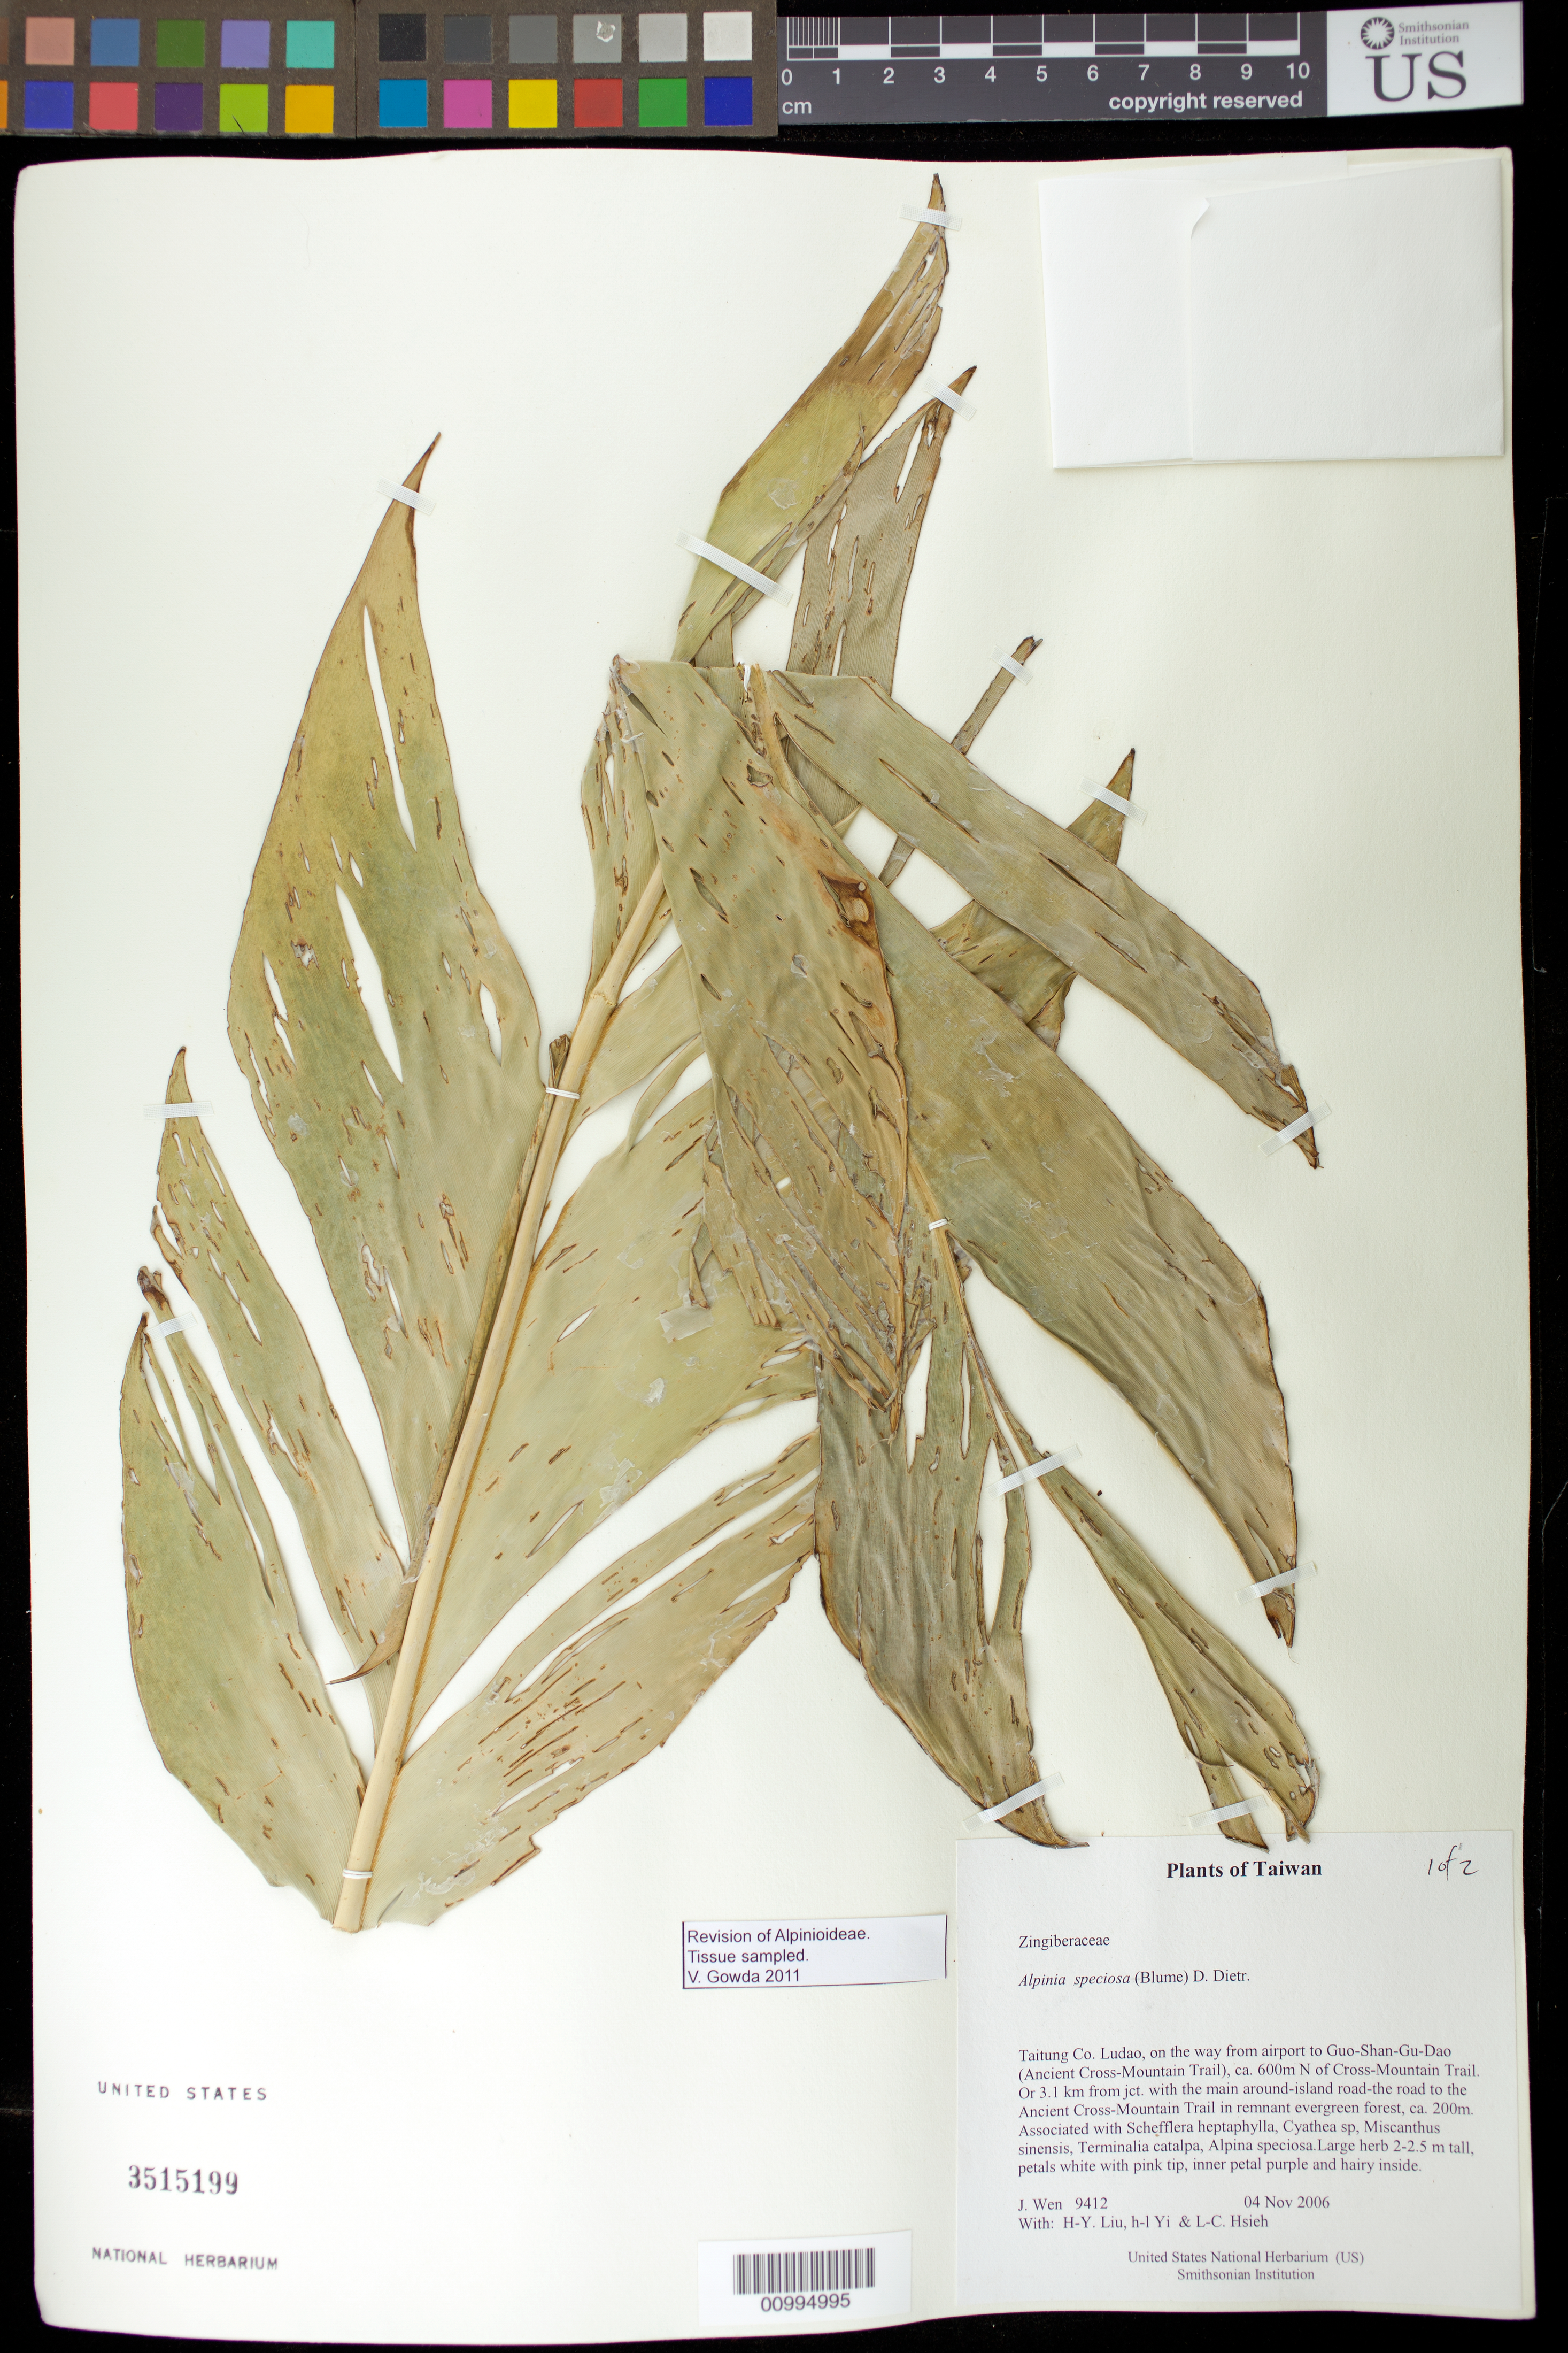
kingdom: Plantae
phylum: Tracheophyta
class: Liliopsida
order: Zingiberales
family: Zingiberaceae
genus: Alpinia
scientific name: Alpinia zerumbet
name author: (Pers.) B.L. Burtt & R.M. Sm.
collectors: J. Wen, H. Liu & L. Hsieh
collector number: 9412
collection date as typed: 04 Nov 2006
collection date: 2006-11-04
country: Taiwan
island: Taiwan [Formosa]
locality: Ludao, on the way from airport to Guo-Shan-Gu-Dao (Ancient Cross-Mountain Trail), ca. 600m N of Cross-Mountain Trail. Or 3.1 km from jct. with the main around-island road-the road to the Ancient Cross-Mountain Trail in remnant evergreen forest, ca. 200m.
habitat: Associated with Schefflera heptaphylla, Cyathea sp, Miscanthus sinensis, Terminalia catalpa, Alpina speciosa.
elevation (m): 600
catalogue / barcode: US 3515199